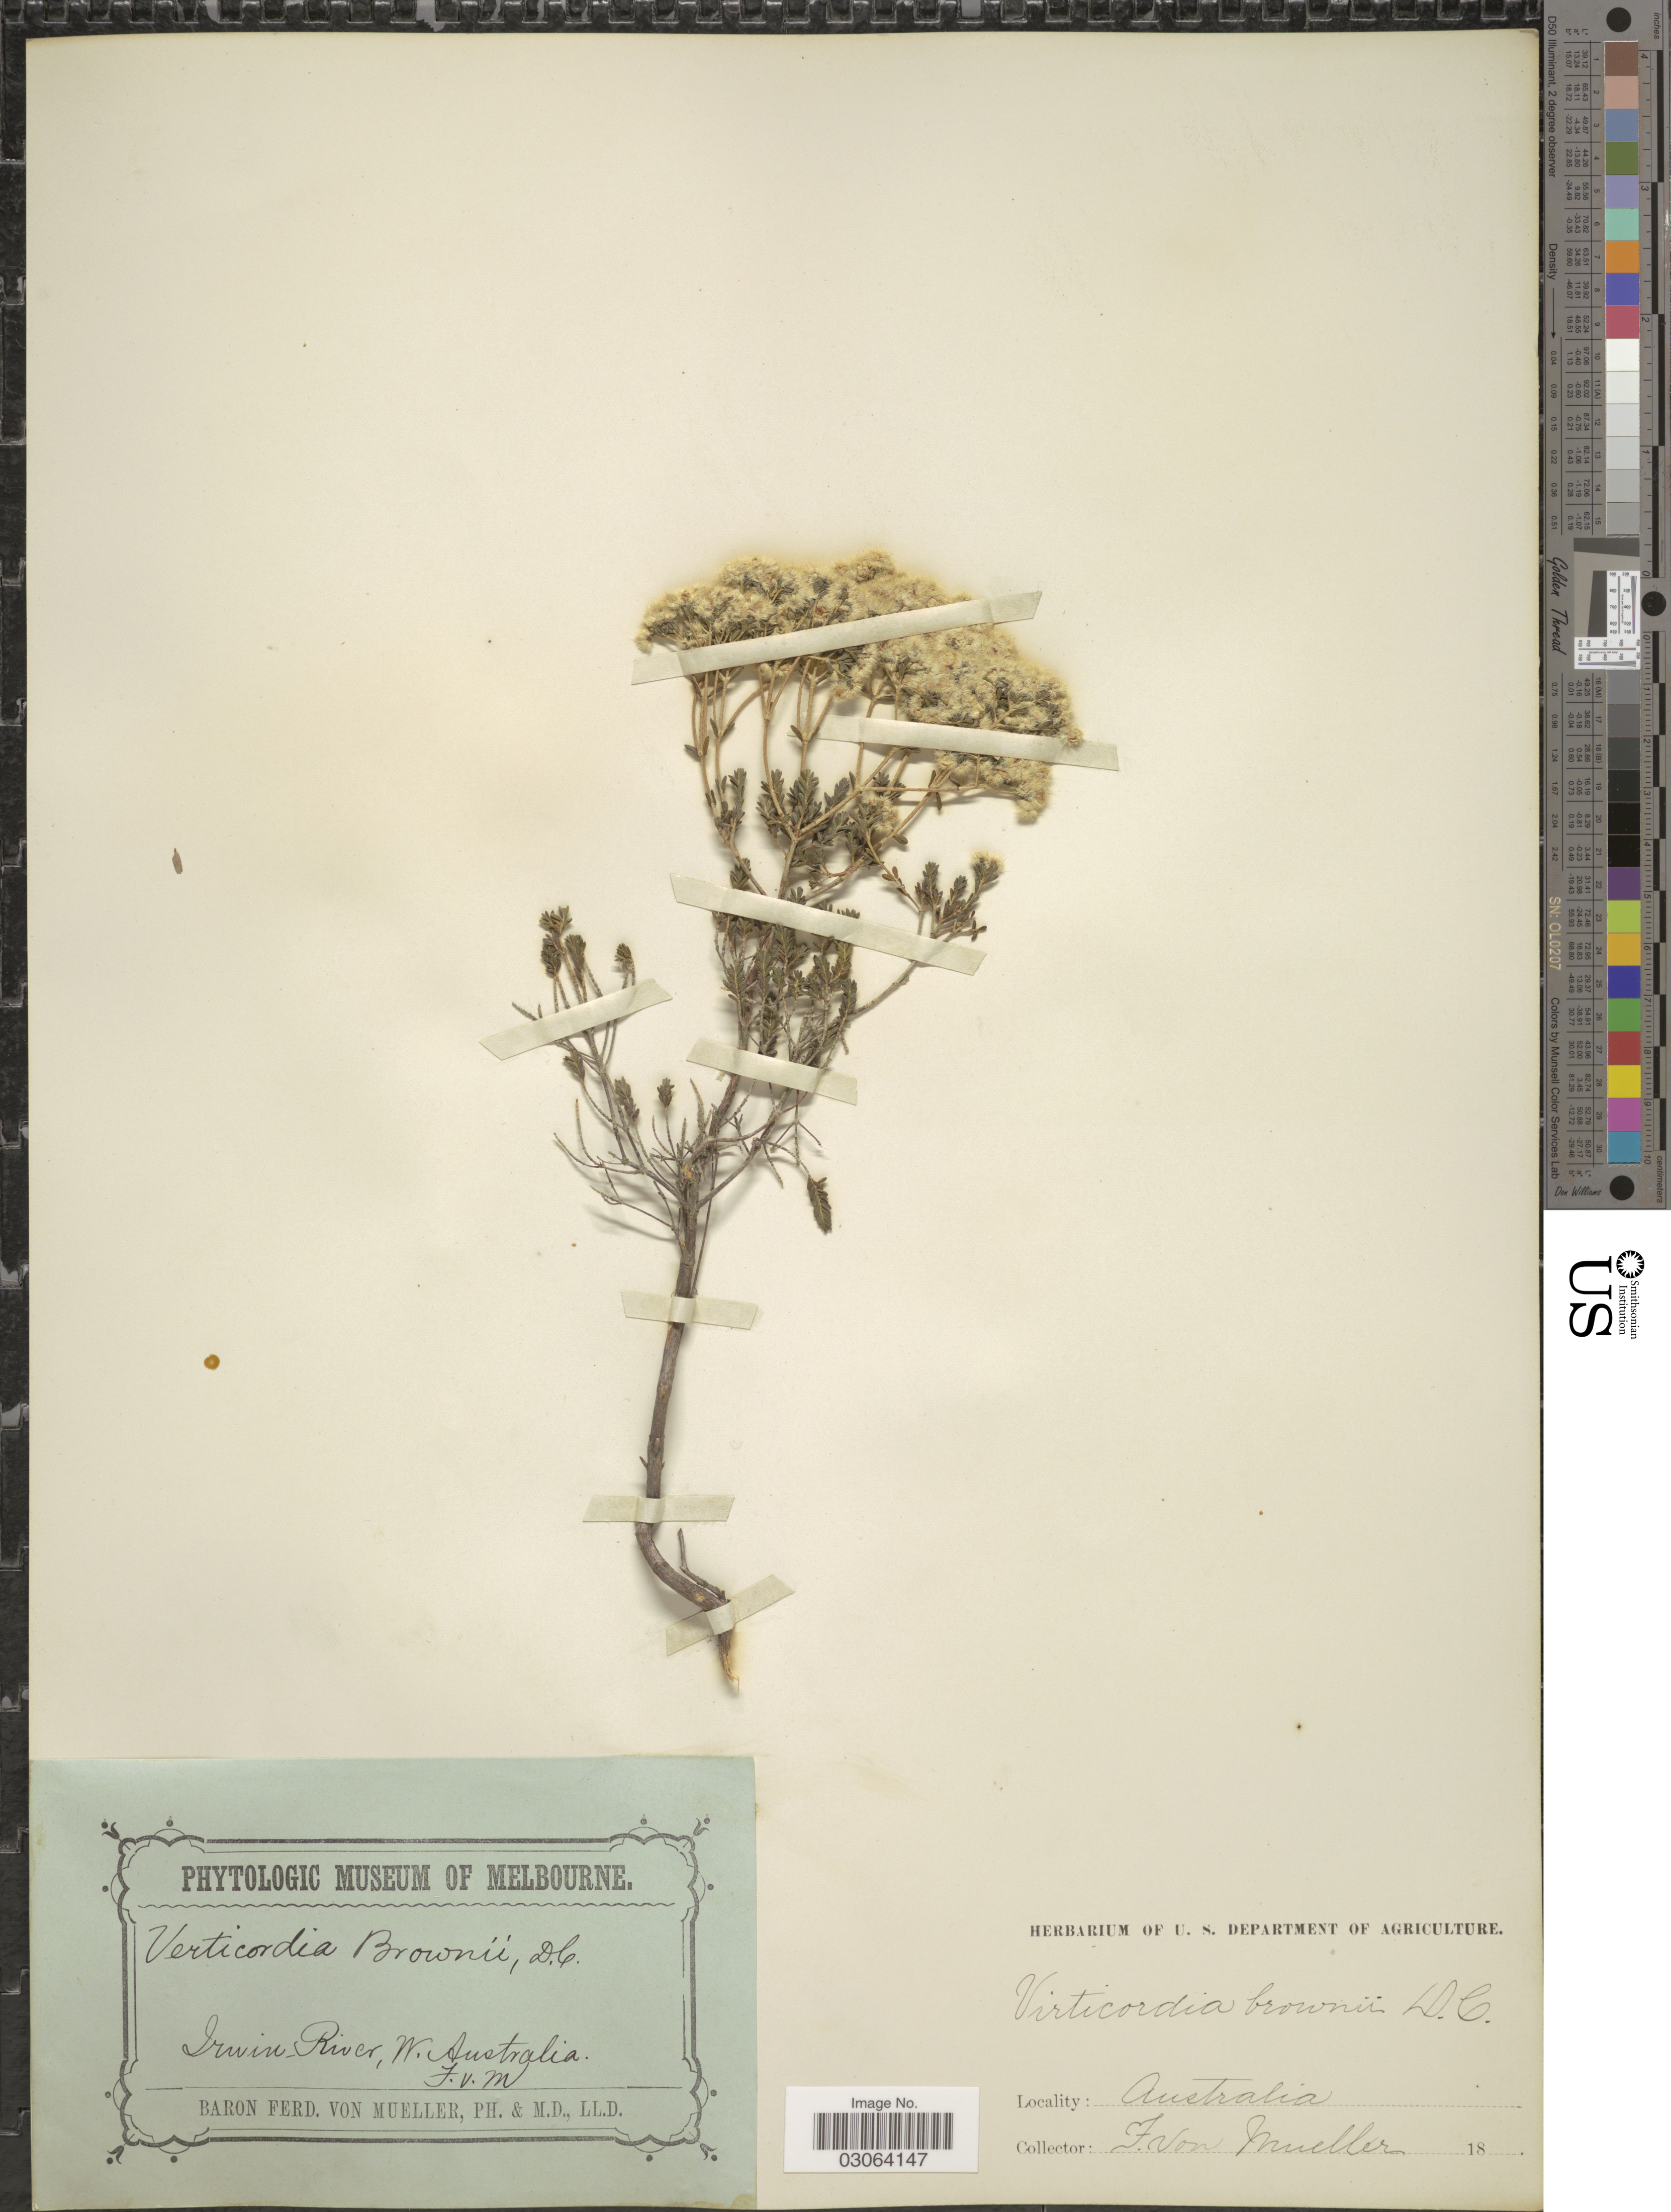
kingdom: Plantae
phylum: Tracheophyta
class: Magnoliopsida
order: Myrtales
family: Myrtaceae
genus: Verticordia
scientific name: Verticordia brownii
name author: (Desf.) A. Cunn. ex DC.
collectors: F. von Mueller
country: Australia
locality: Irwin-River, W. Australia.